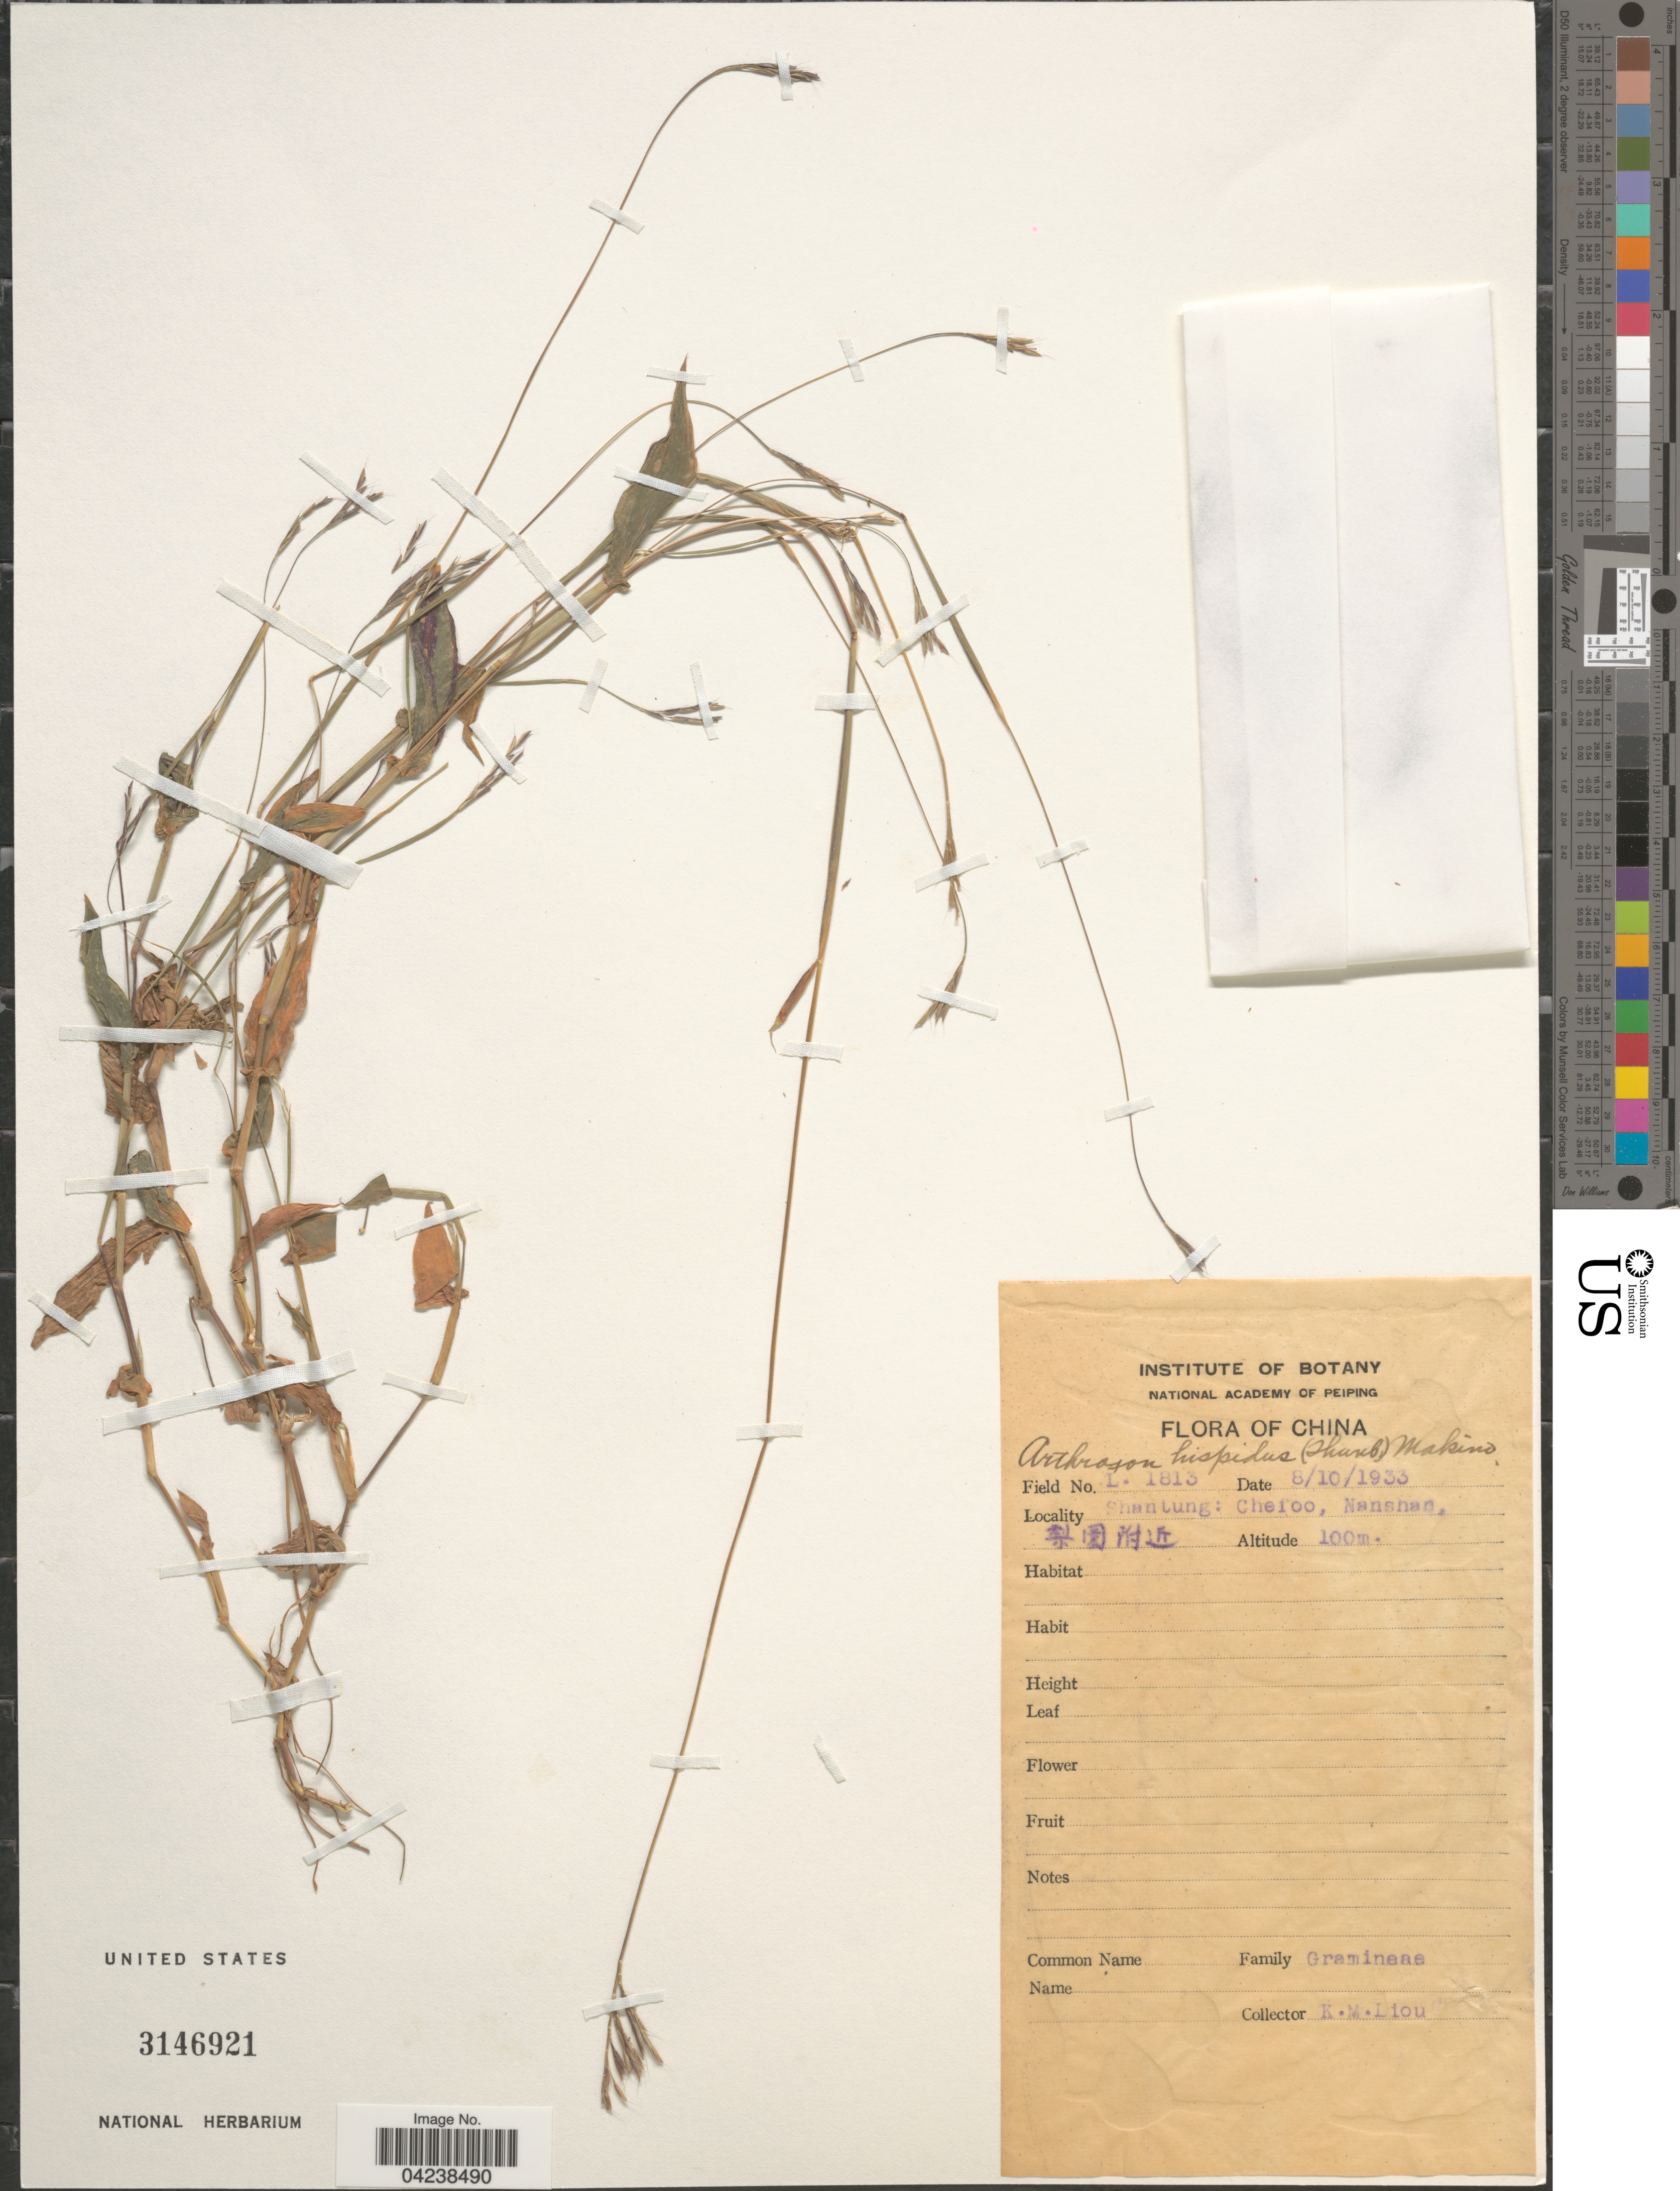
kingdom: Plantae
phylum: Tracheophyta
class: Liliopsida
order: Poales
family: Poaceae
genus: Arthraxon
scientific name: Arthraxon hispidus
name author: (Thunb.) Makino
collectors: K. M. Liou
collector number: L.1813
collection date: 1933-10-08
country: China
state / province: Shandong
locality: Shantung: Chefoo, Nanshan. X.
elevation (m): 100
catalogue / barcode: US 3146921